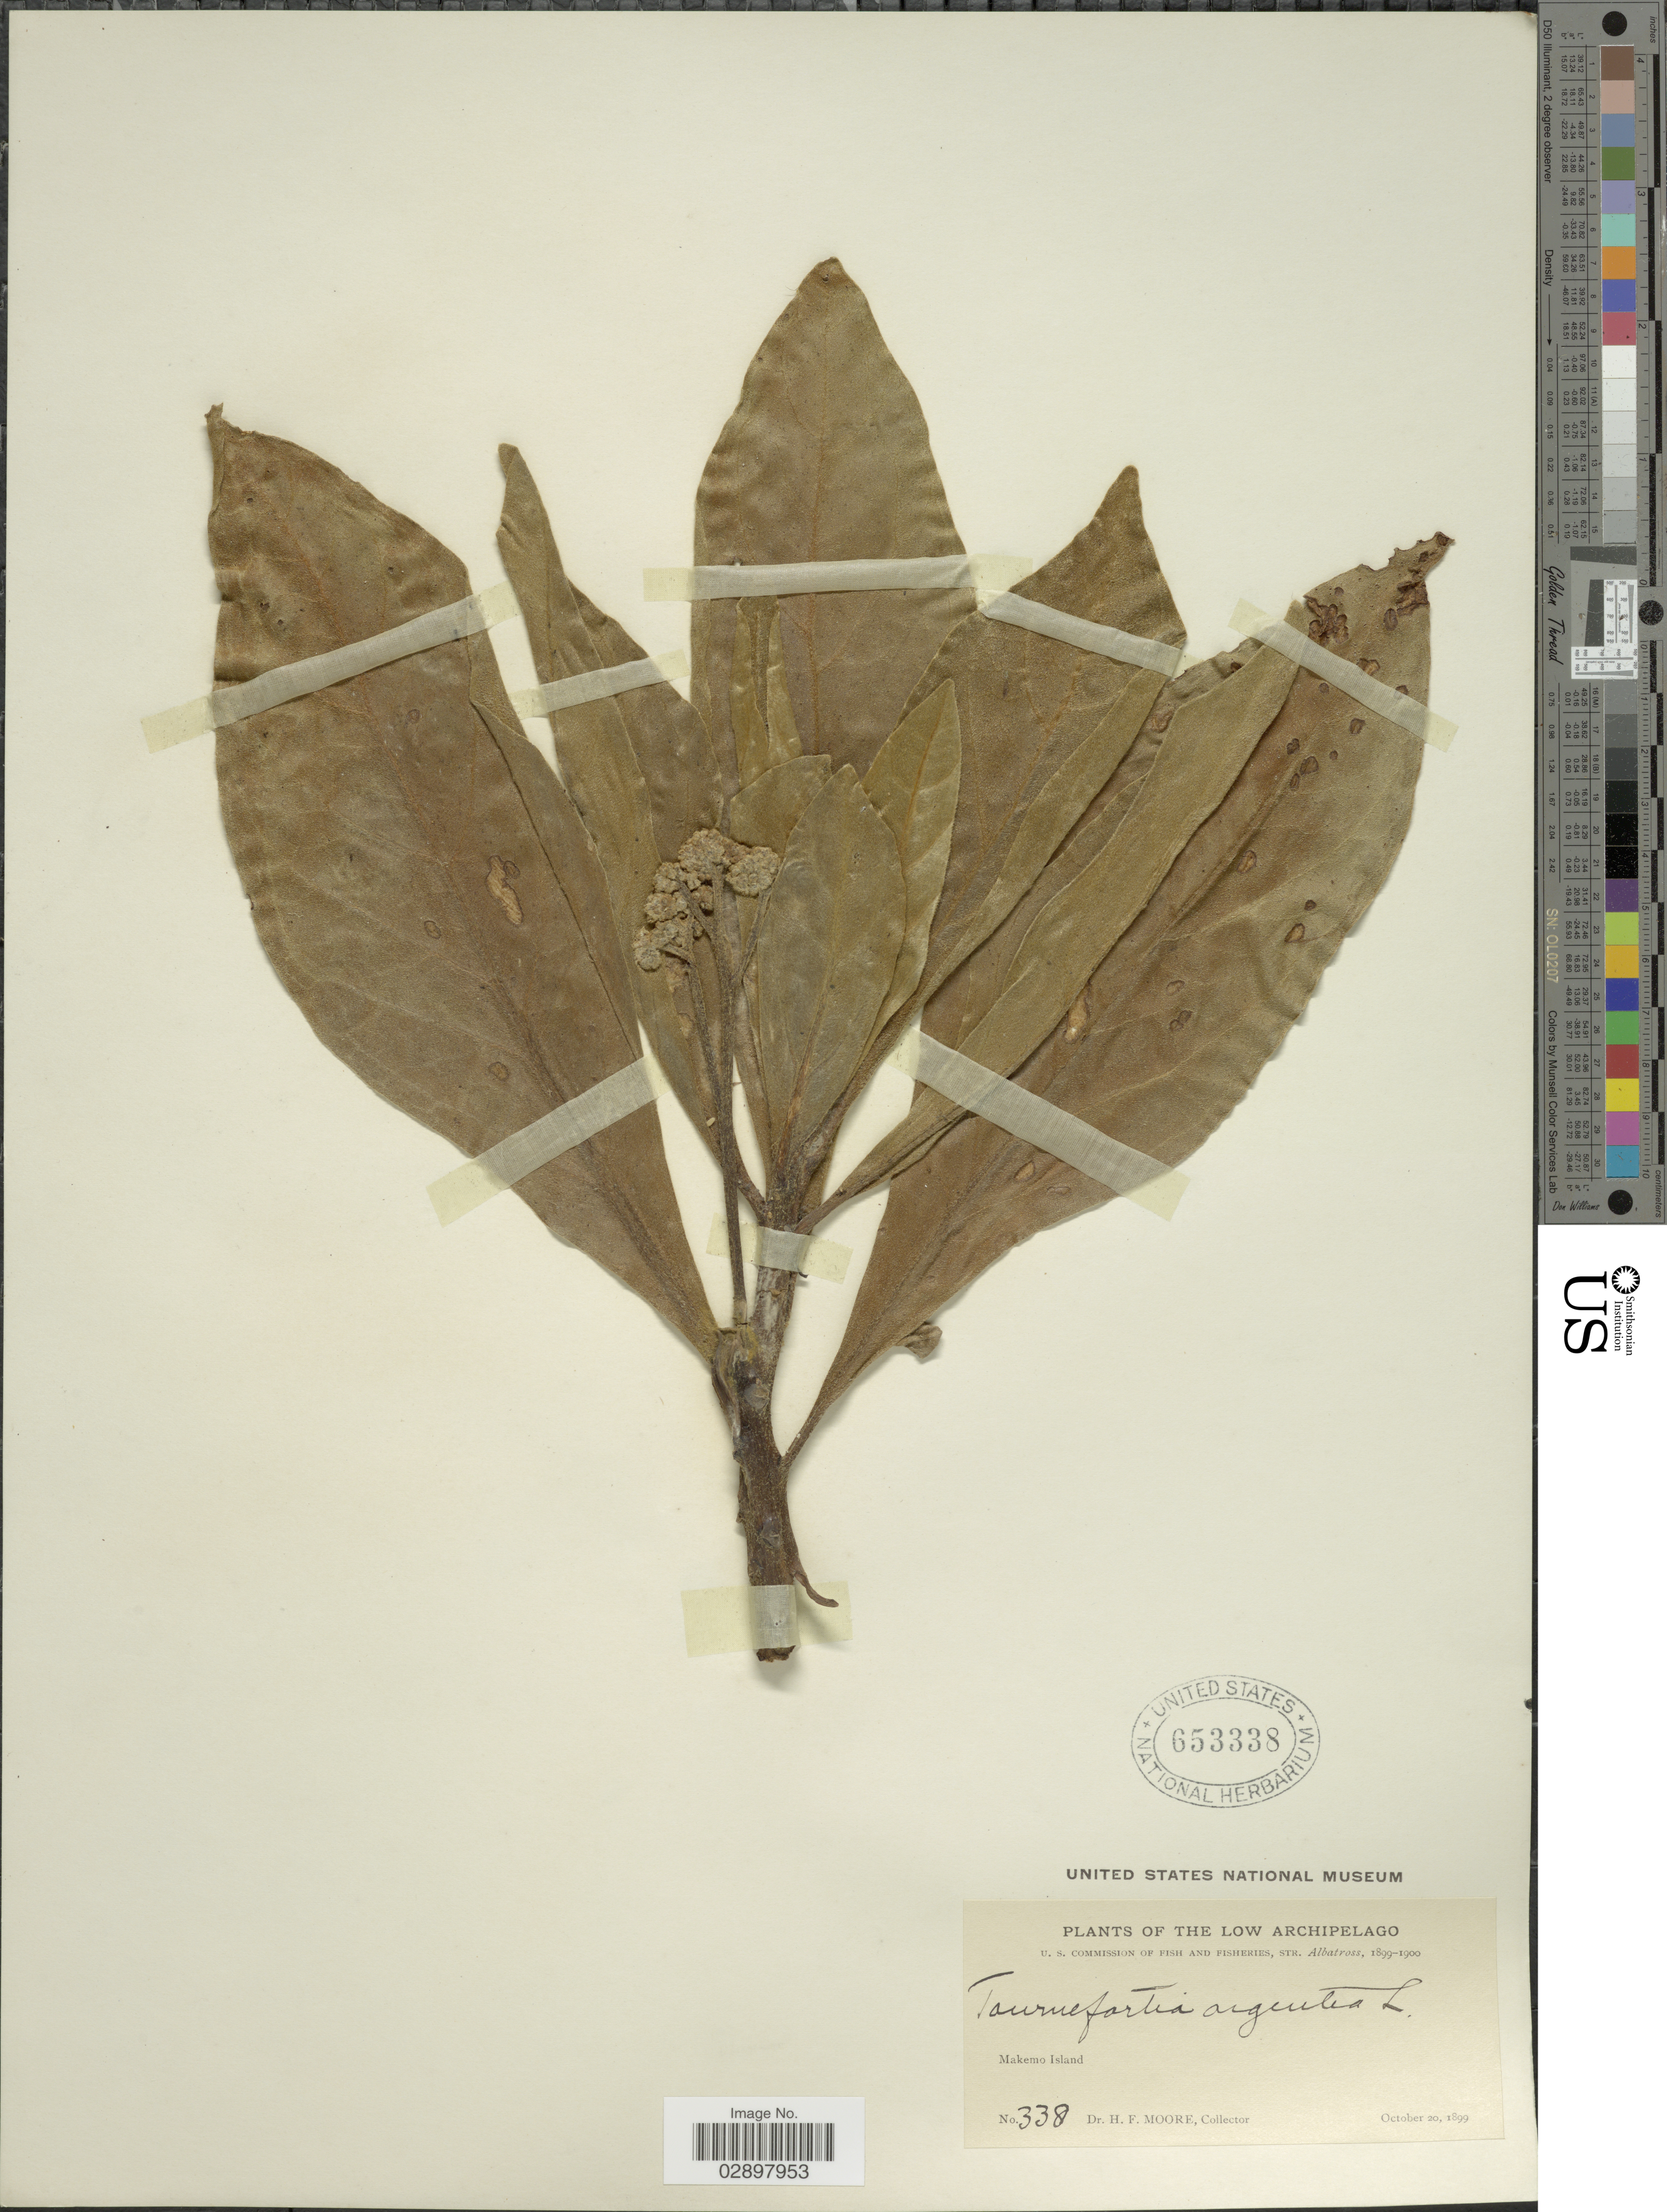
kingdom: Plantae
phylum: Tracheophyta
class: Magnoliopsida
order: Boraginales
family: Heliotropiaceae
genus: Heliotropium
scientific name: Heliotropium arboreum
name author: (Blanco) Mabberley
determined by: Wagner, W. L., (BOT), Smithsonian Institution - National Museum of Natural History (UNITED STATES)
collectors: H. F. Moore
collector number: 338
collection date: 1899-10-20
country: French Polynesia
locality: Low Archipelago. Makemo Island.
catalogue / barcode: US 653338